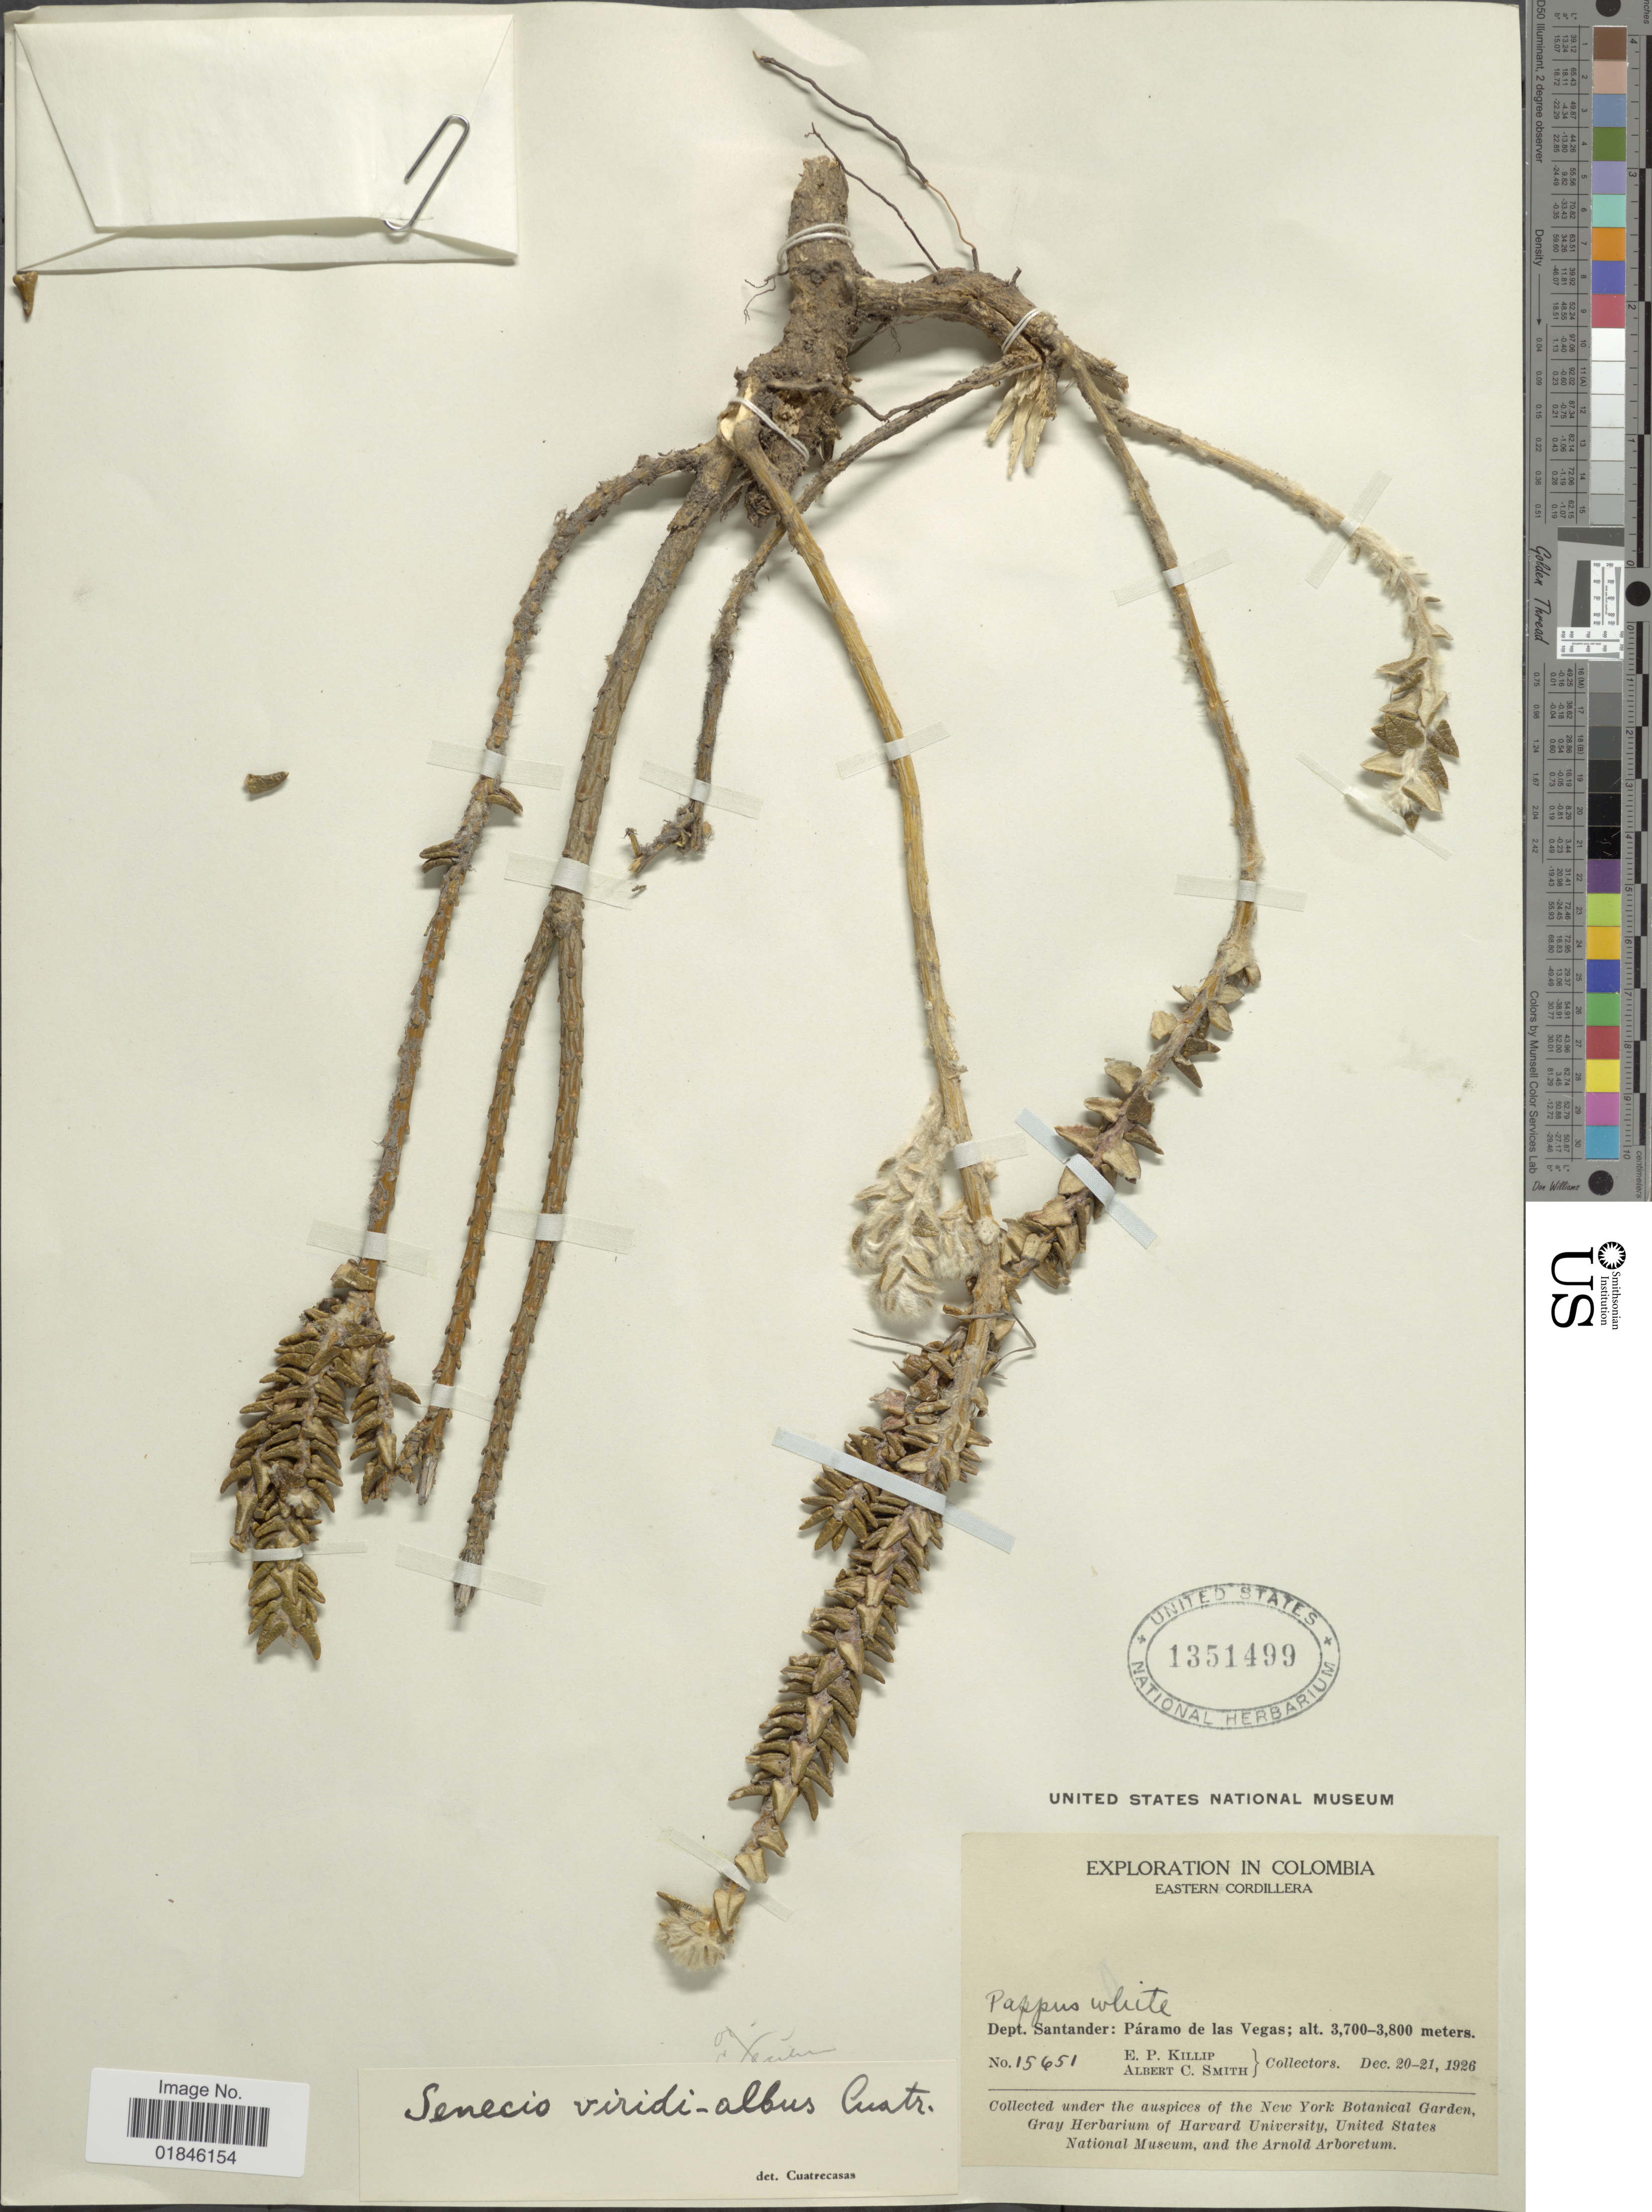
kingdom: Plantae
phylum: Tracheophyta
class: Magnoliopsida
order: Asterales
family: Asteraceae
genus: Pentacalia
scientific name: Pentacalia viridialba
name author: (Cuatrec.) Cuatrec.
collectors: E. P. Killip & A. C. Smith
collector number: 15651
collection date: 1926-12-20/1926-12-21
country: Colombia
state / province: Santander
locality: Eastern Cordillera. Dept. Santander: Páramo de las Vegas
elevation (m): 3700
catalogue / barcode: US 1351499